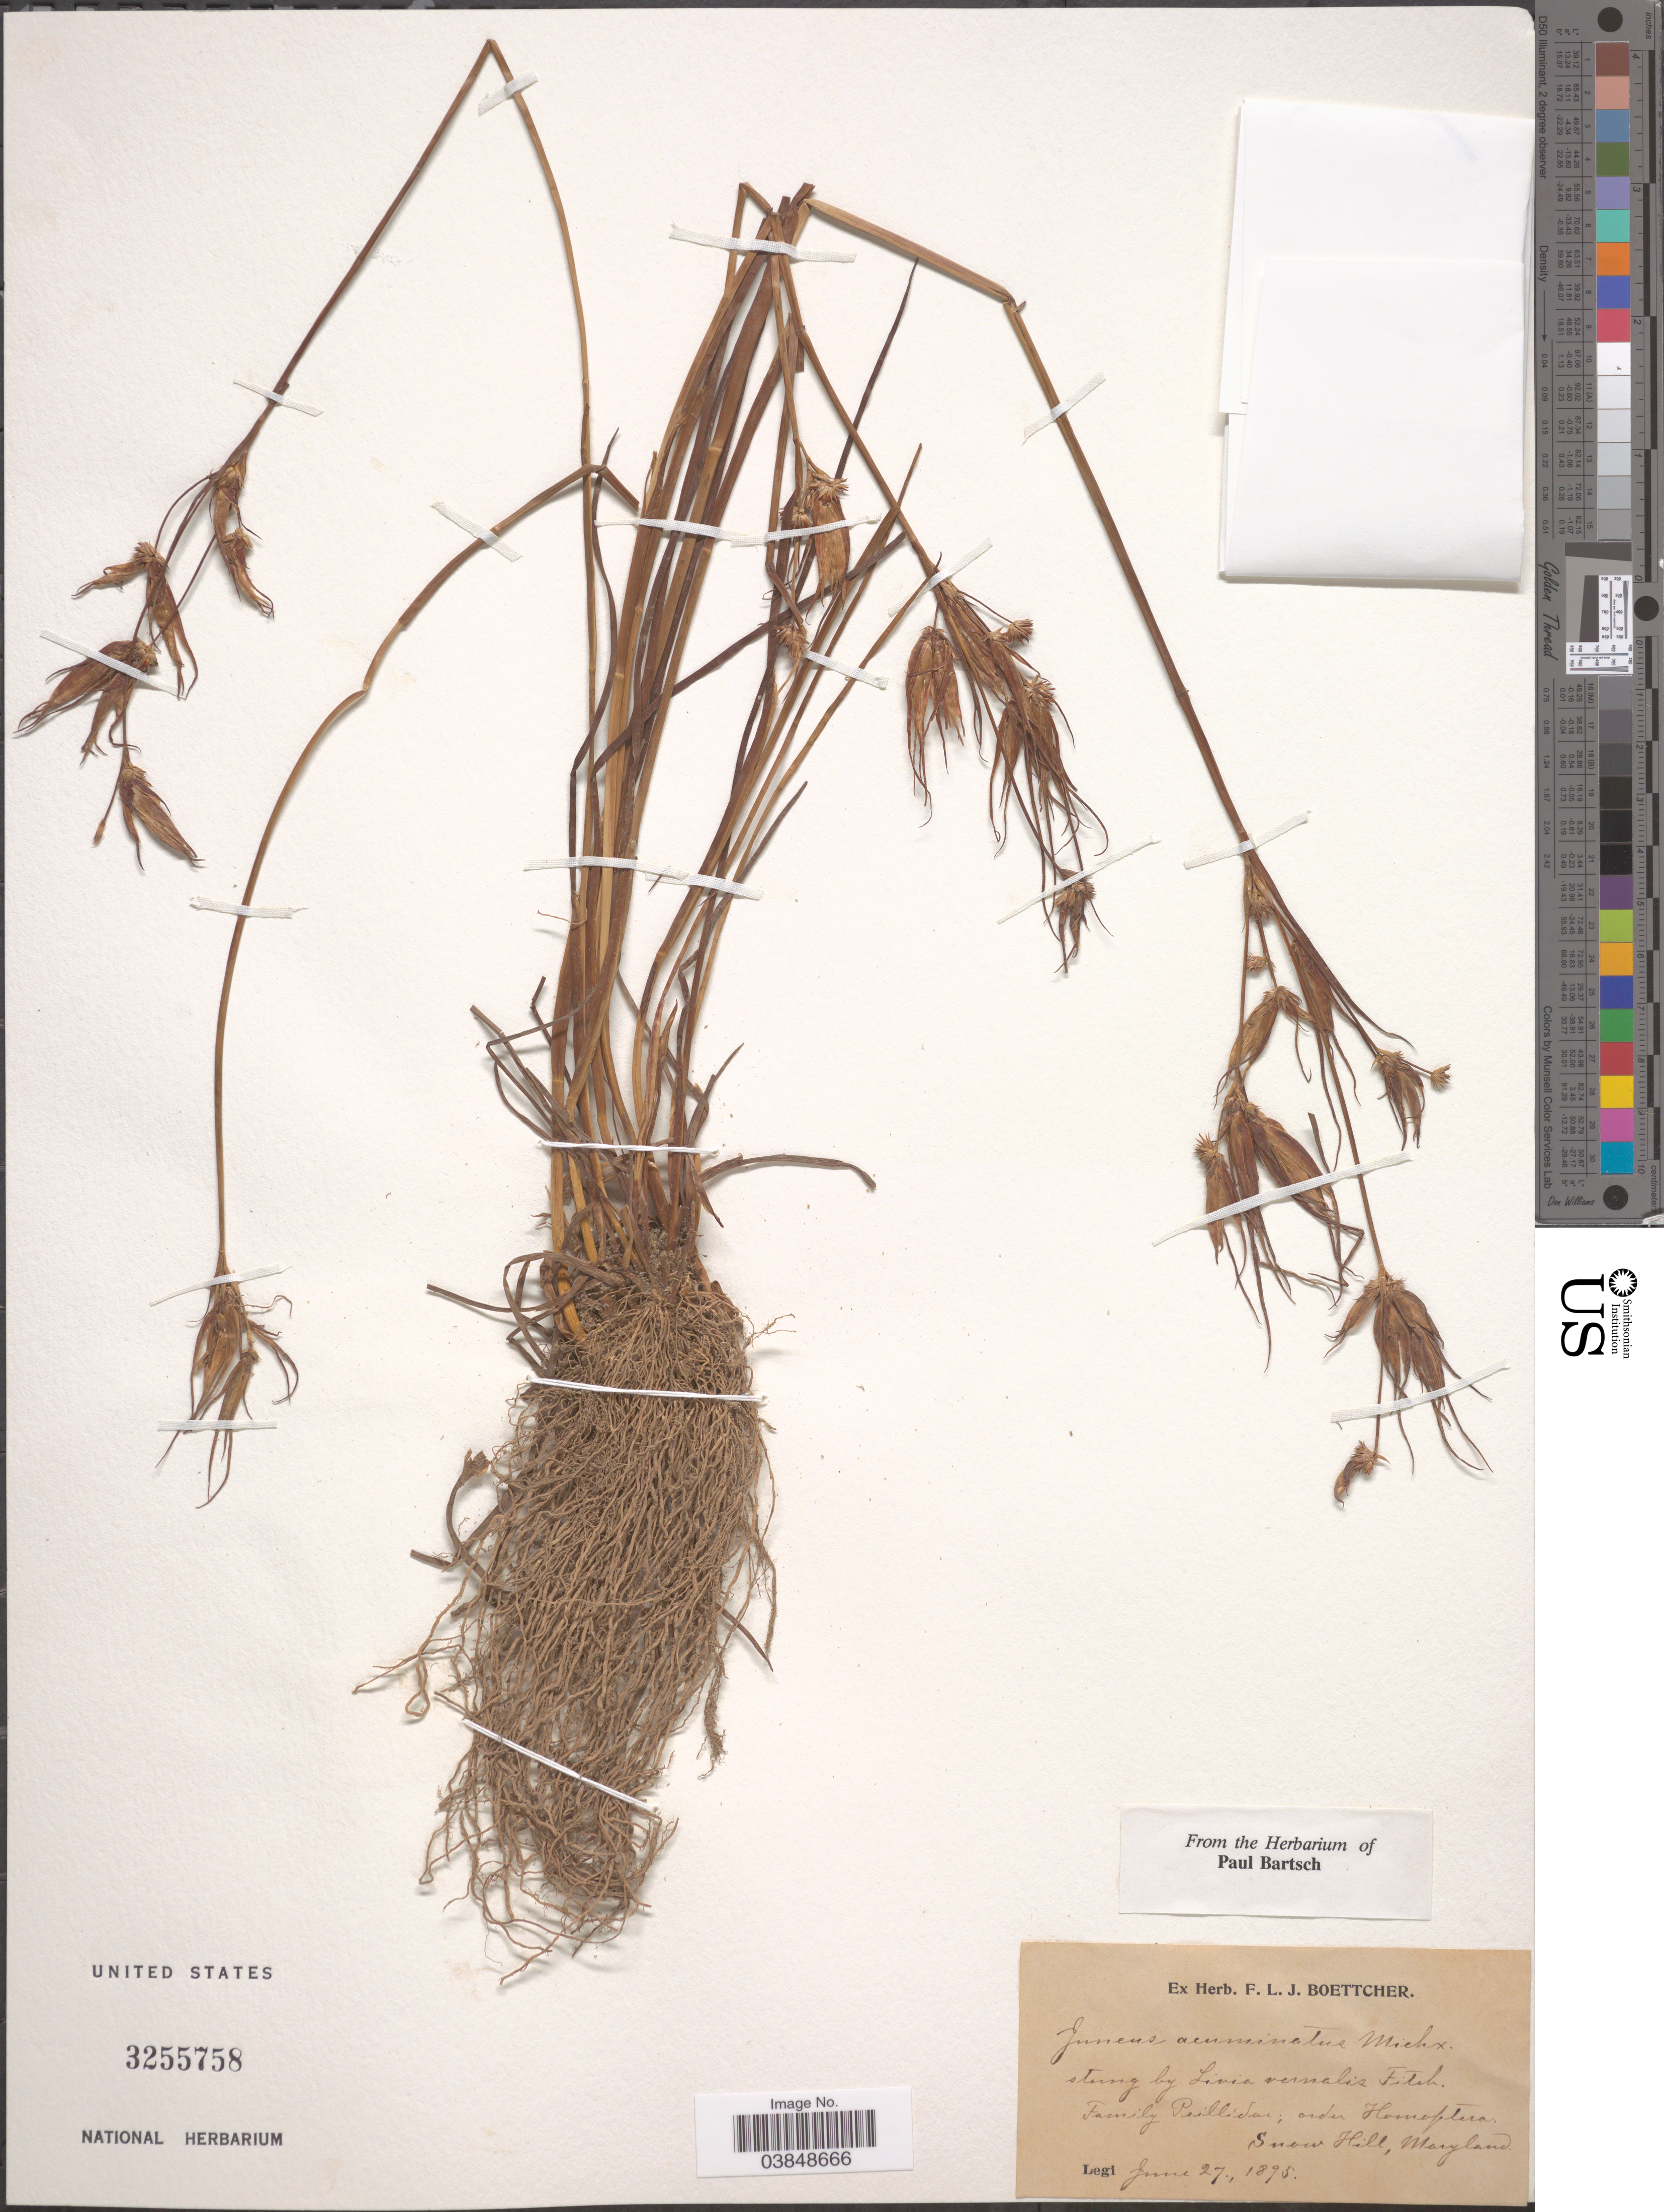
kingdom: Plantae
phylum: Tracheophyta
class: Liliopsida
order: Poales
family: Juncaceae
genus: Juncus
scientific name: Juncus acuminatus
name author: Michx.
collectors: ex herb. F. L. J. Boettcher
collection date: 1895-06-27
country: United States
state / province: Maryland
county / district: Worcester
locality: Snow Hill.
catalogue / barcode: US 3255758